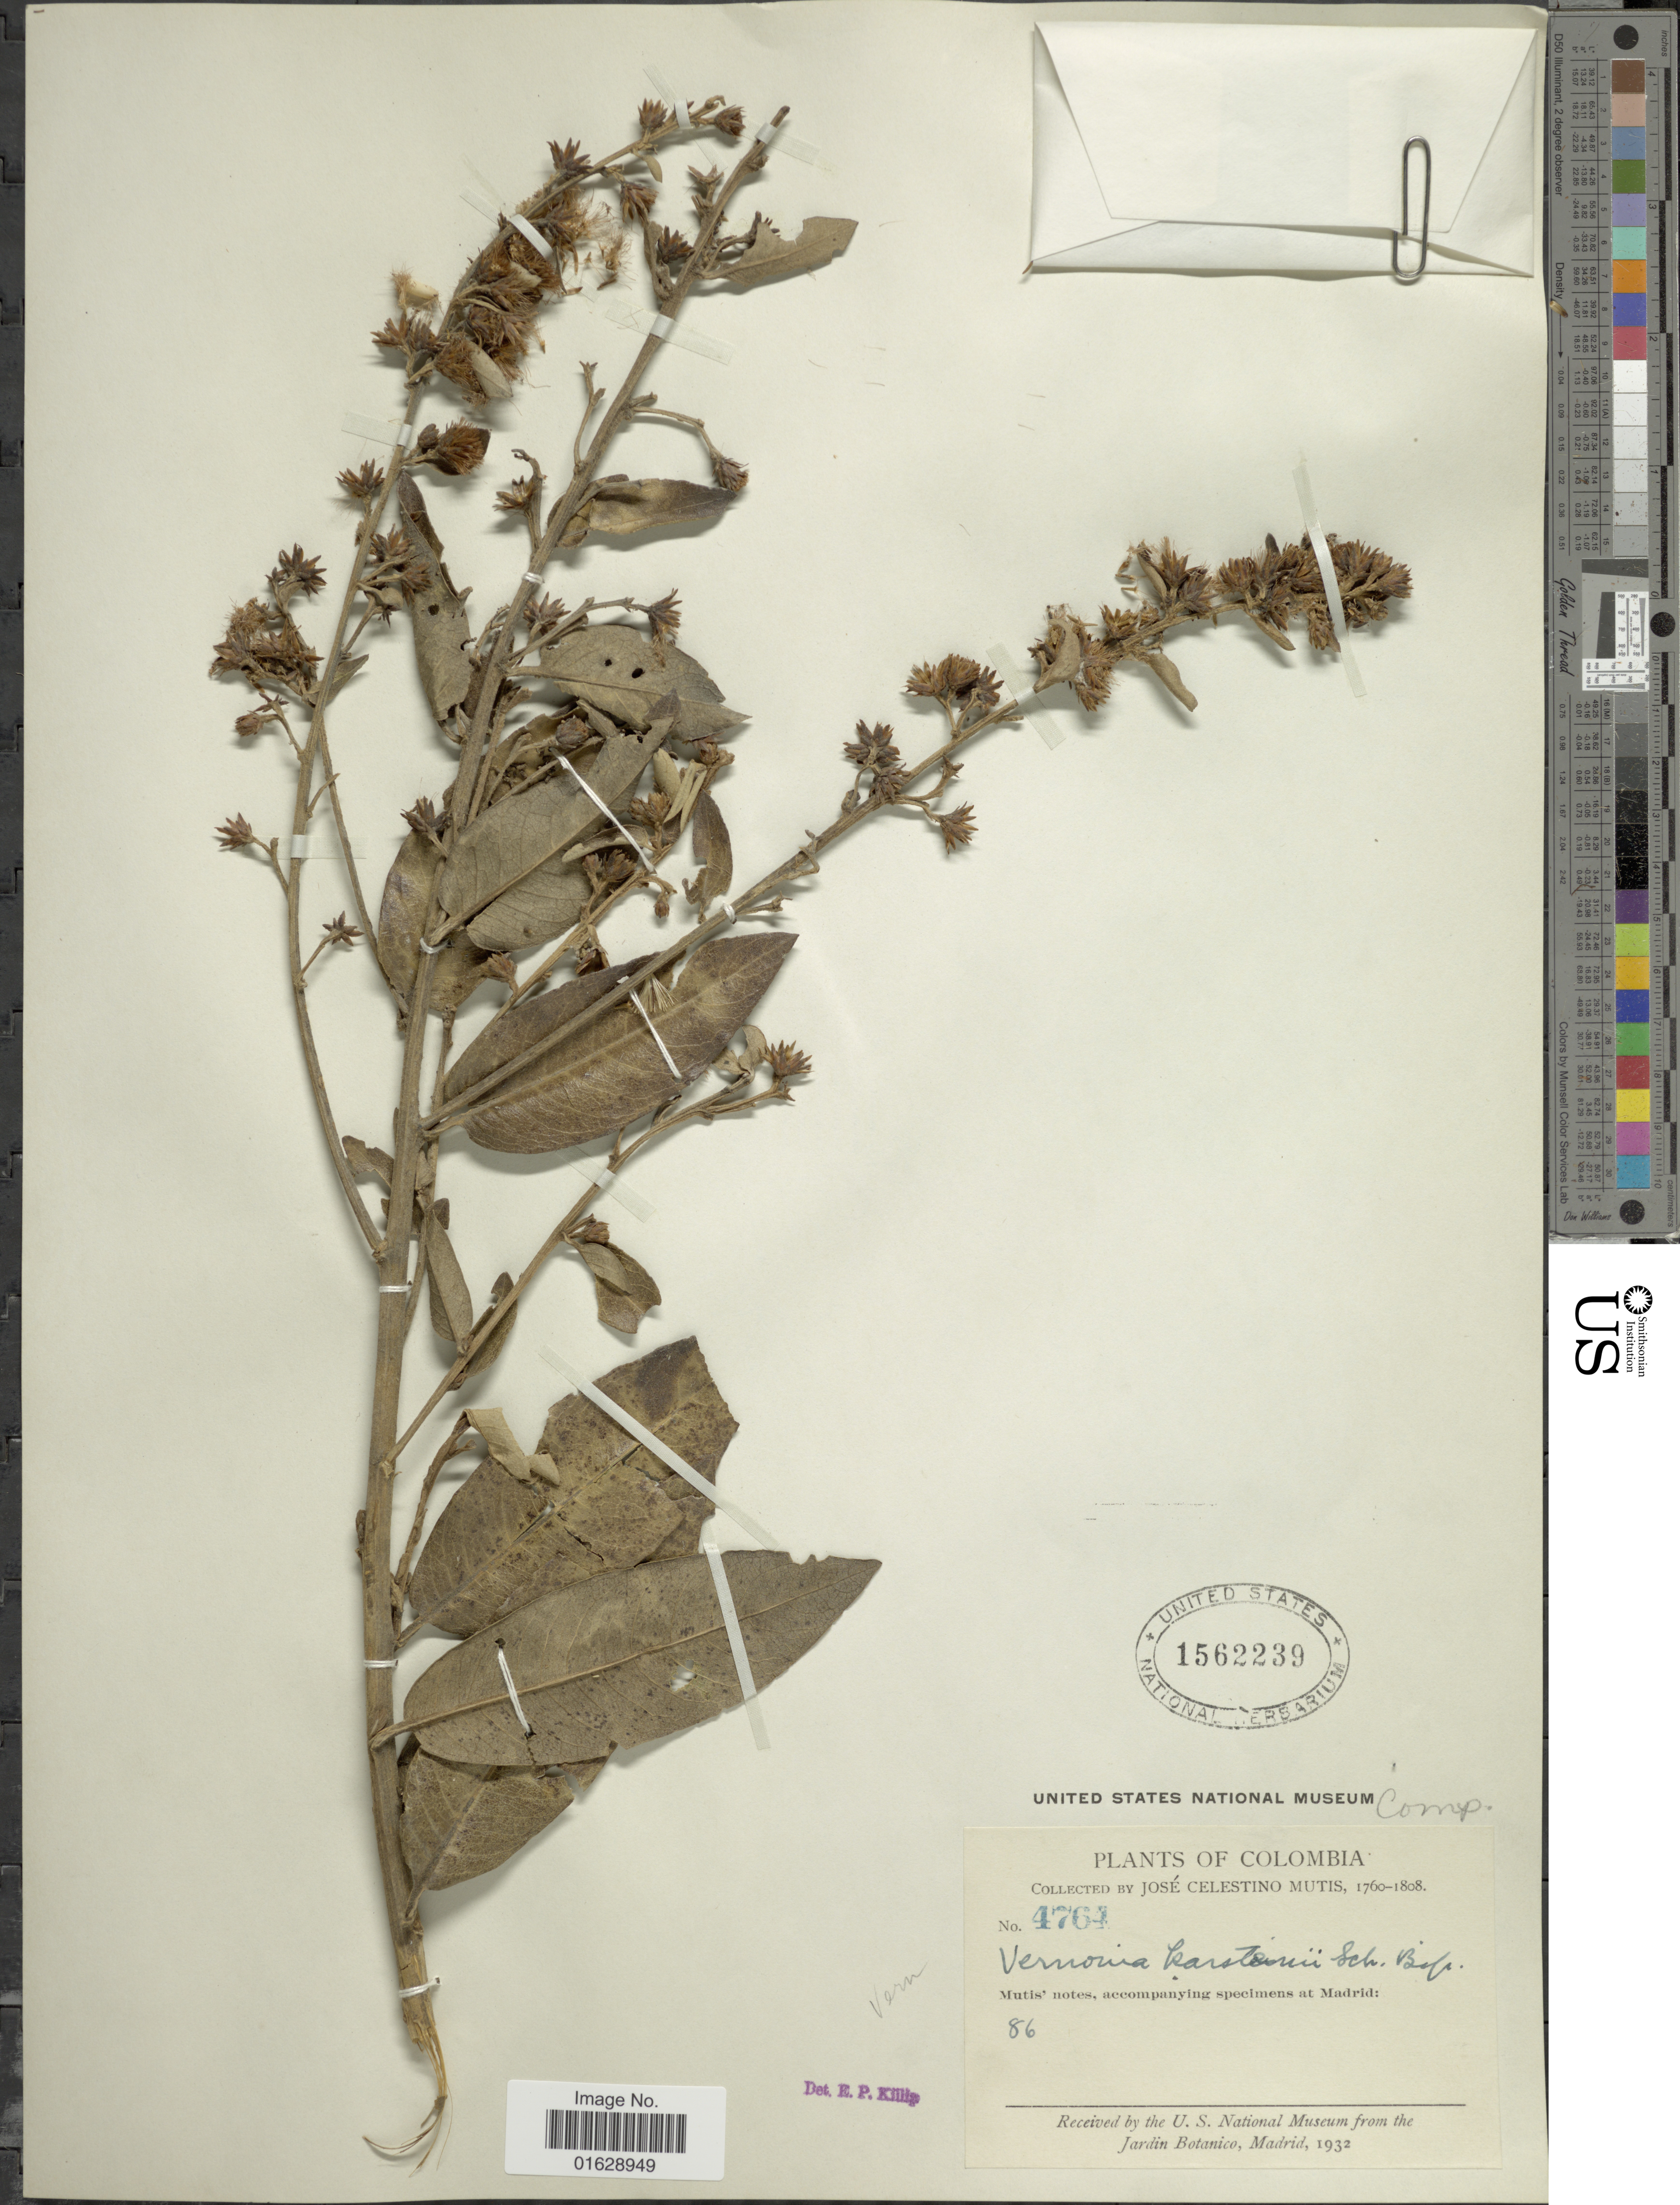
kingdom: Plantae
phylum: Tracheophyta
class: Magnoliopsida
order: Asterales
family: Asteraceae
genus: Lepidaploa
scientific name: Lepidaploa karstenii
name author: (Sch. Bip.) H. Rob.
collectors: J. C. B. Mutis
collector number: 4764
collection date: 1760/1808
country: Colombia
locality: Mutis' notes, accompanying specimens at Madrid.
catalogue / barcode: US 1562239